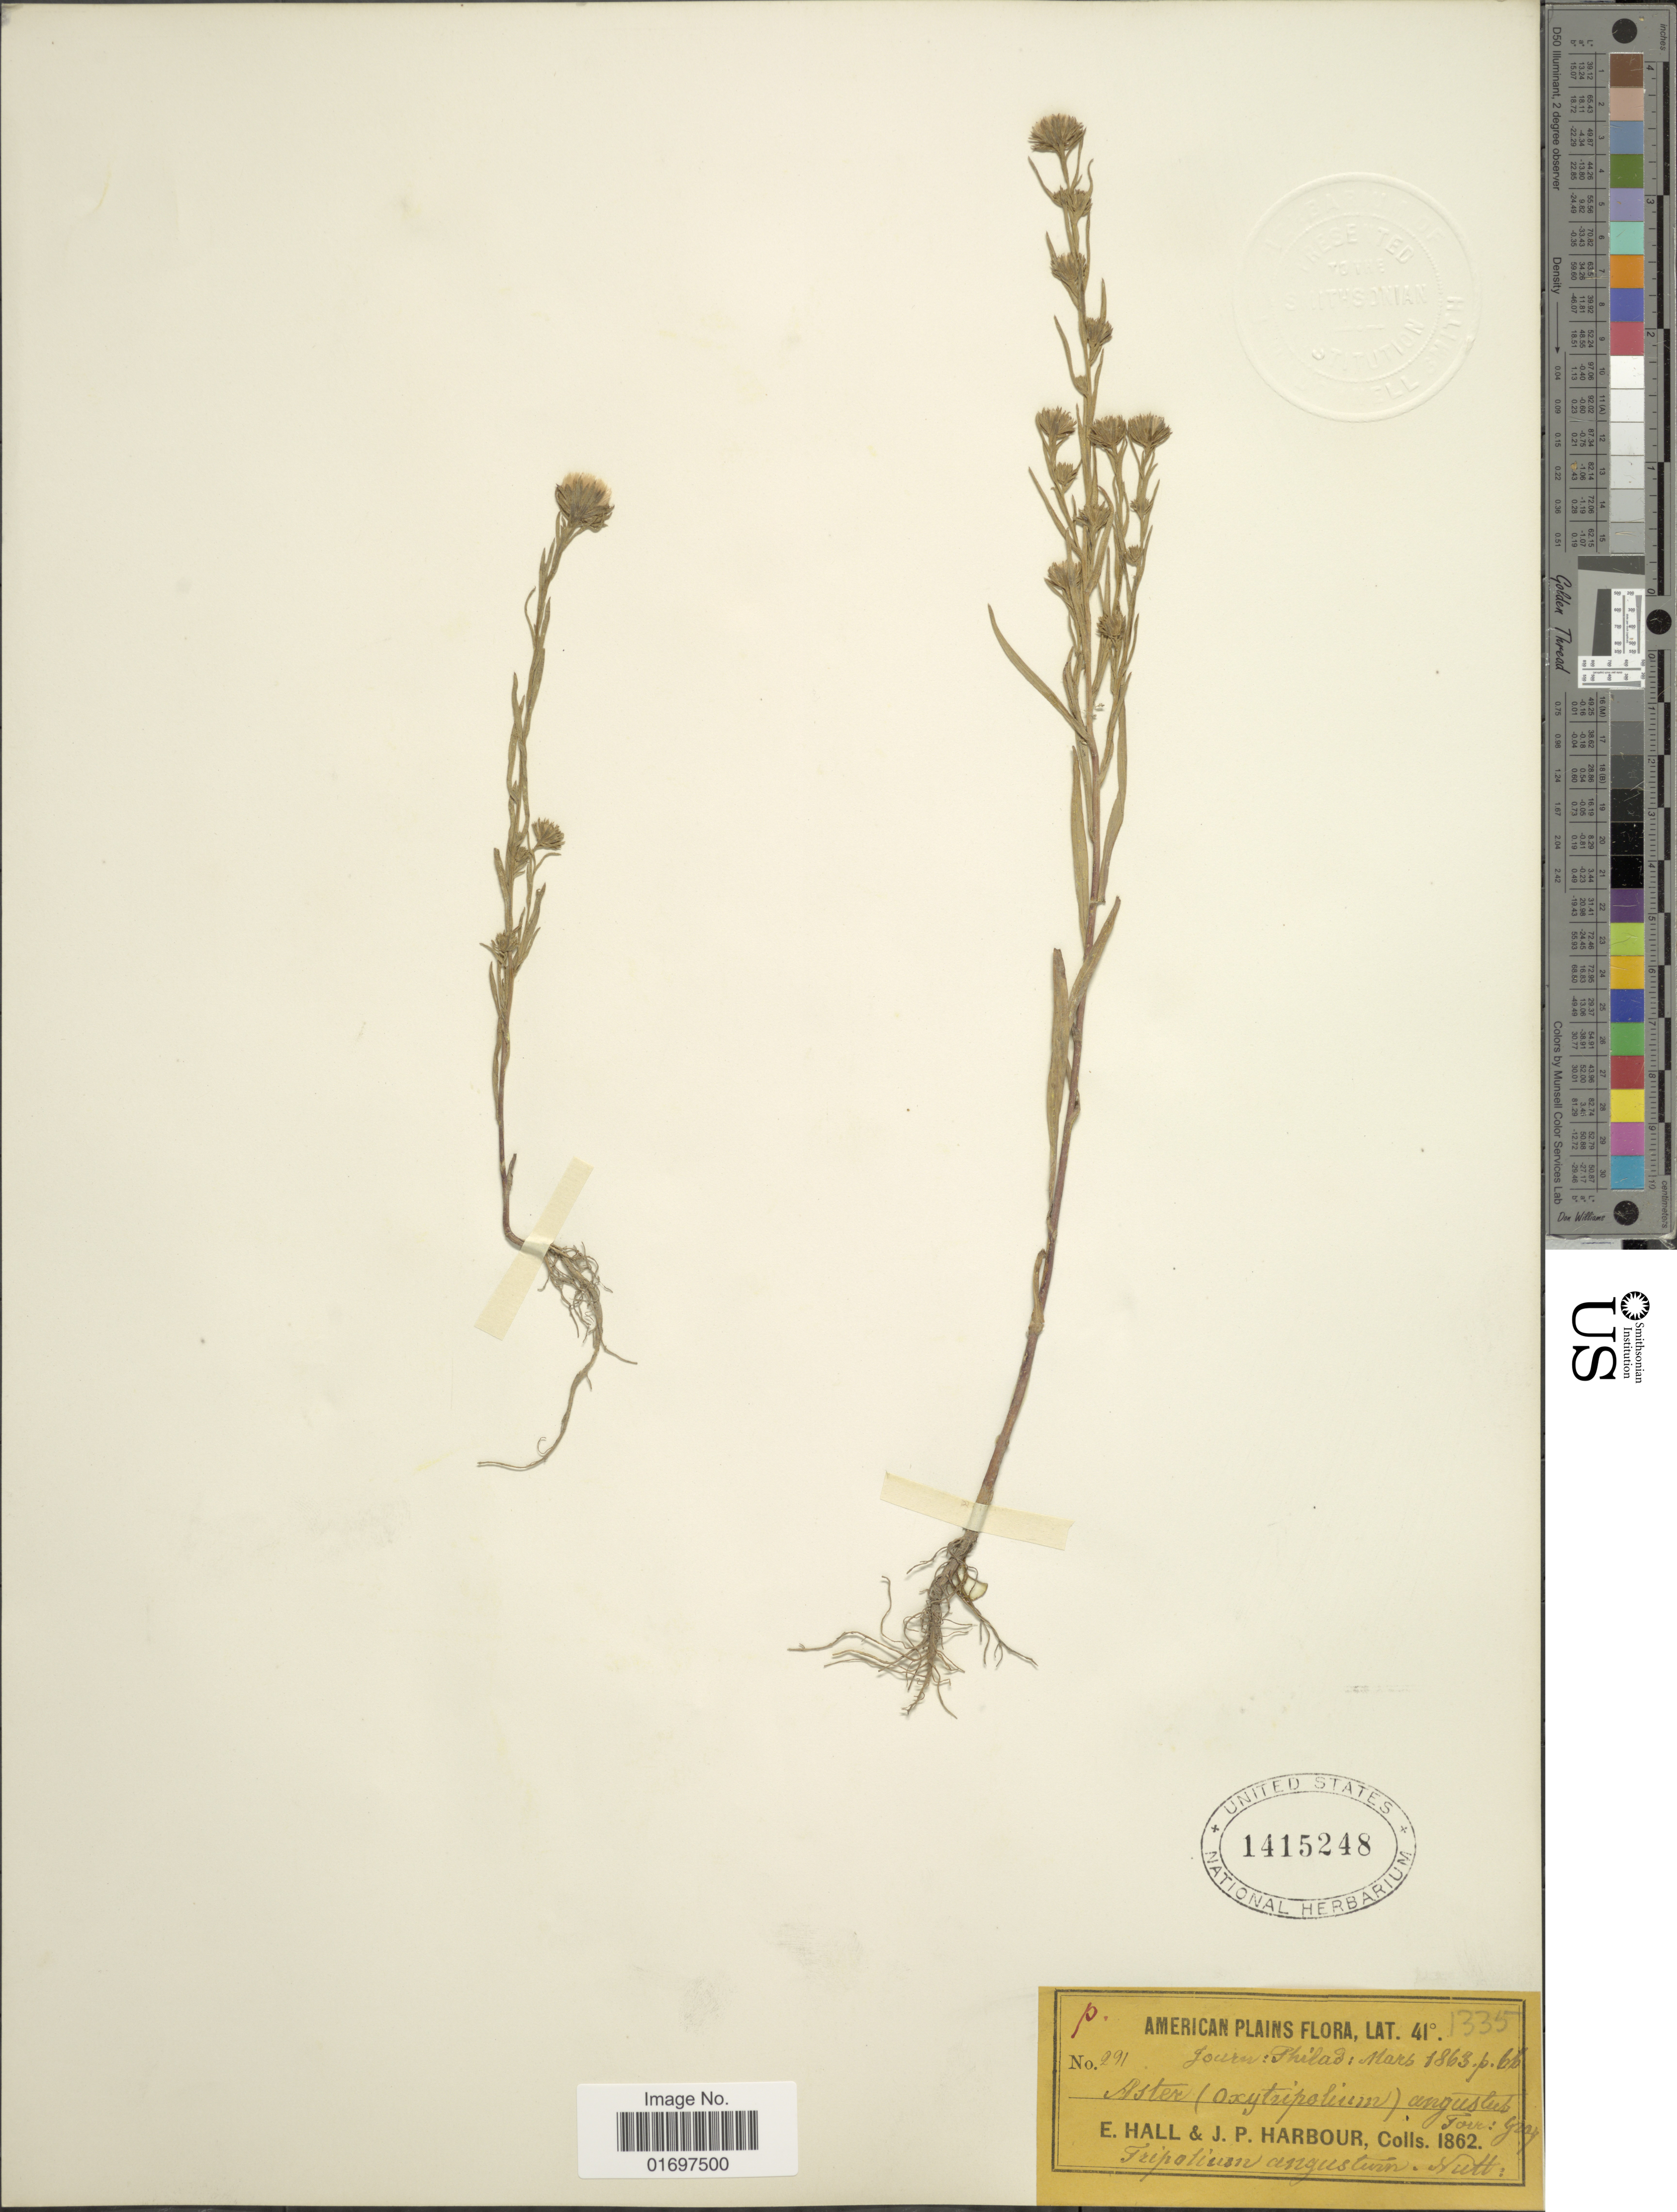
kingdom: Plantae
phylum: Tracheophyta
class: Magnoliopsida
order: Asterales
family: Asteraceae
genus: Symphyotrichum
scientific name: Symphyotrichum ciliatum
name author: (Ledeb.) G.L. Nesom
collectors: E. Hall & J. Harbour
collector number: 291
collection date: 1863-03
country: United States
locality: American Plains.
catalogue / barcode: US 1415248